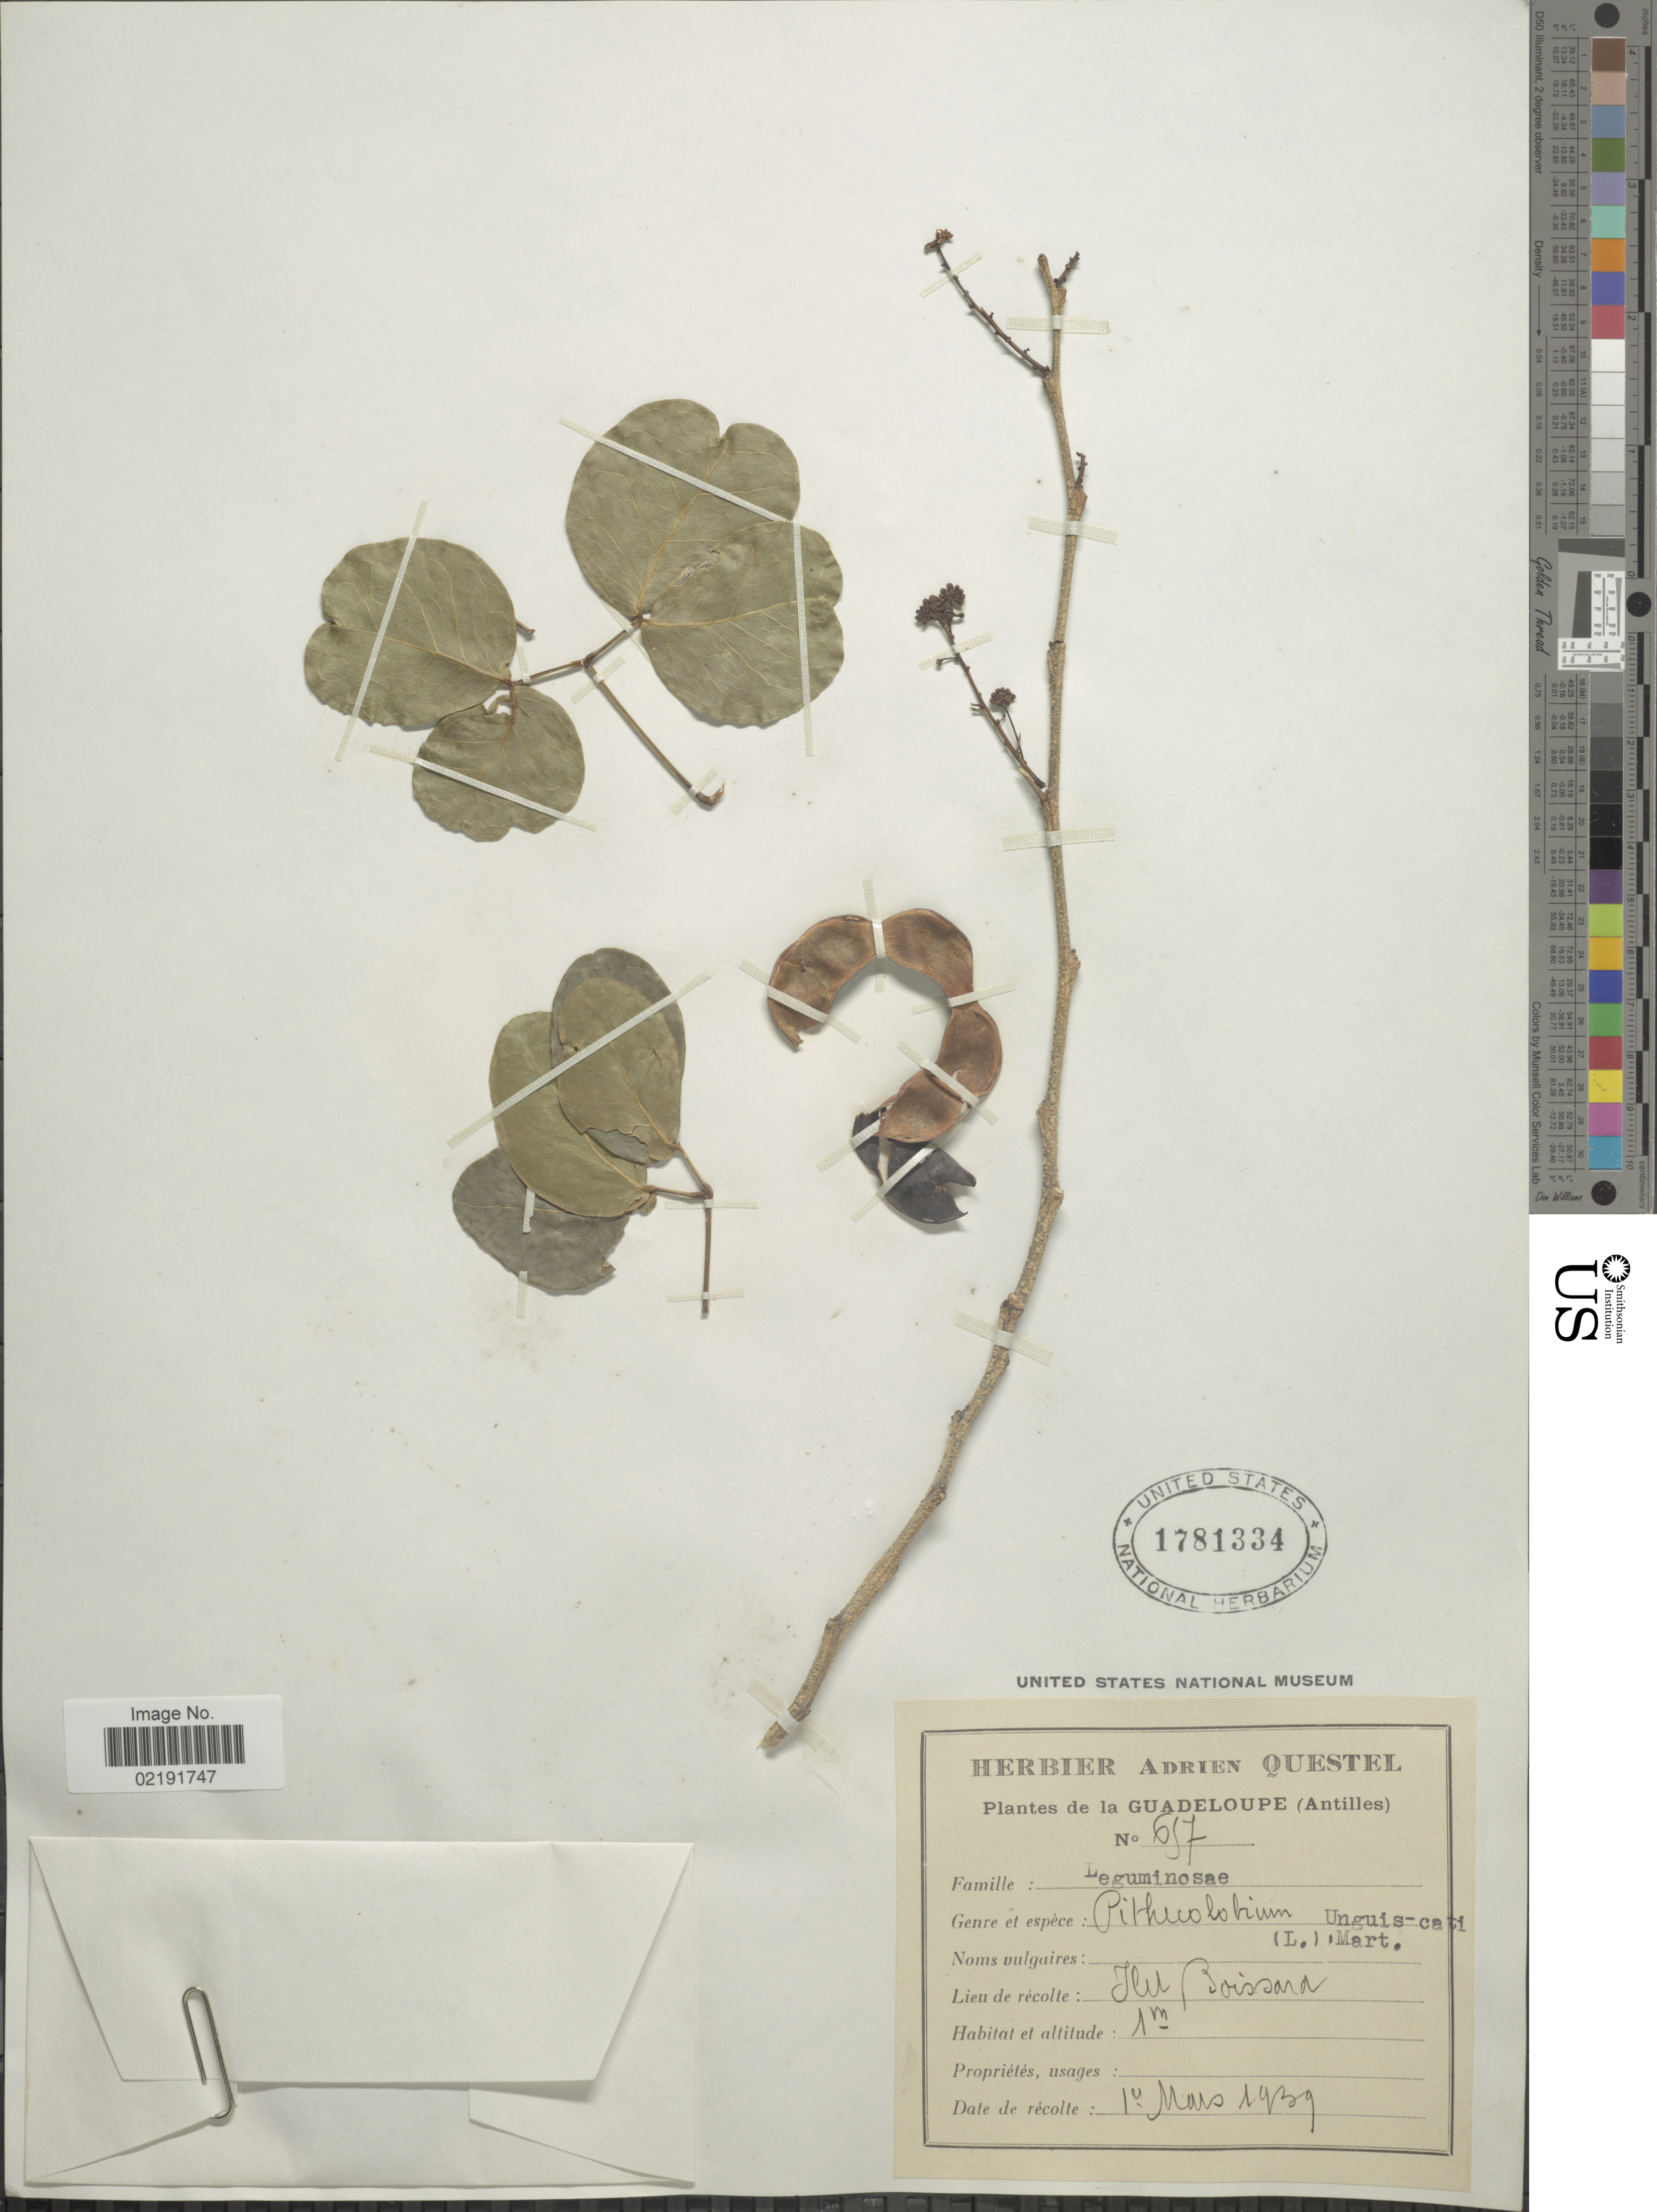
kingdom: Plantae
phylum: Tracheophyta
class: Magnoliopsida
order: Fabales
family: Fabaceae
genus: Pithecellobium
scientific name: Pithecellobium unguis-cati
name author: (L.) Benth.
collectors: ex herb. A. Questal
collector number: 658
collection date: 1939-03-01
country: Guadeloupe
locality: Antilles, Ilu Boissara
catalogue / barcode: US 1781334